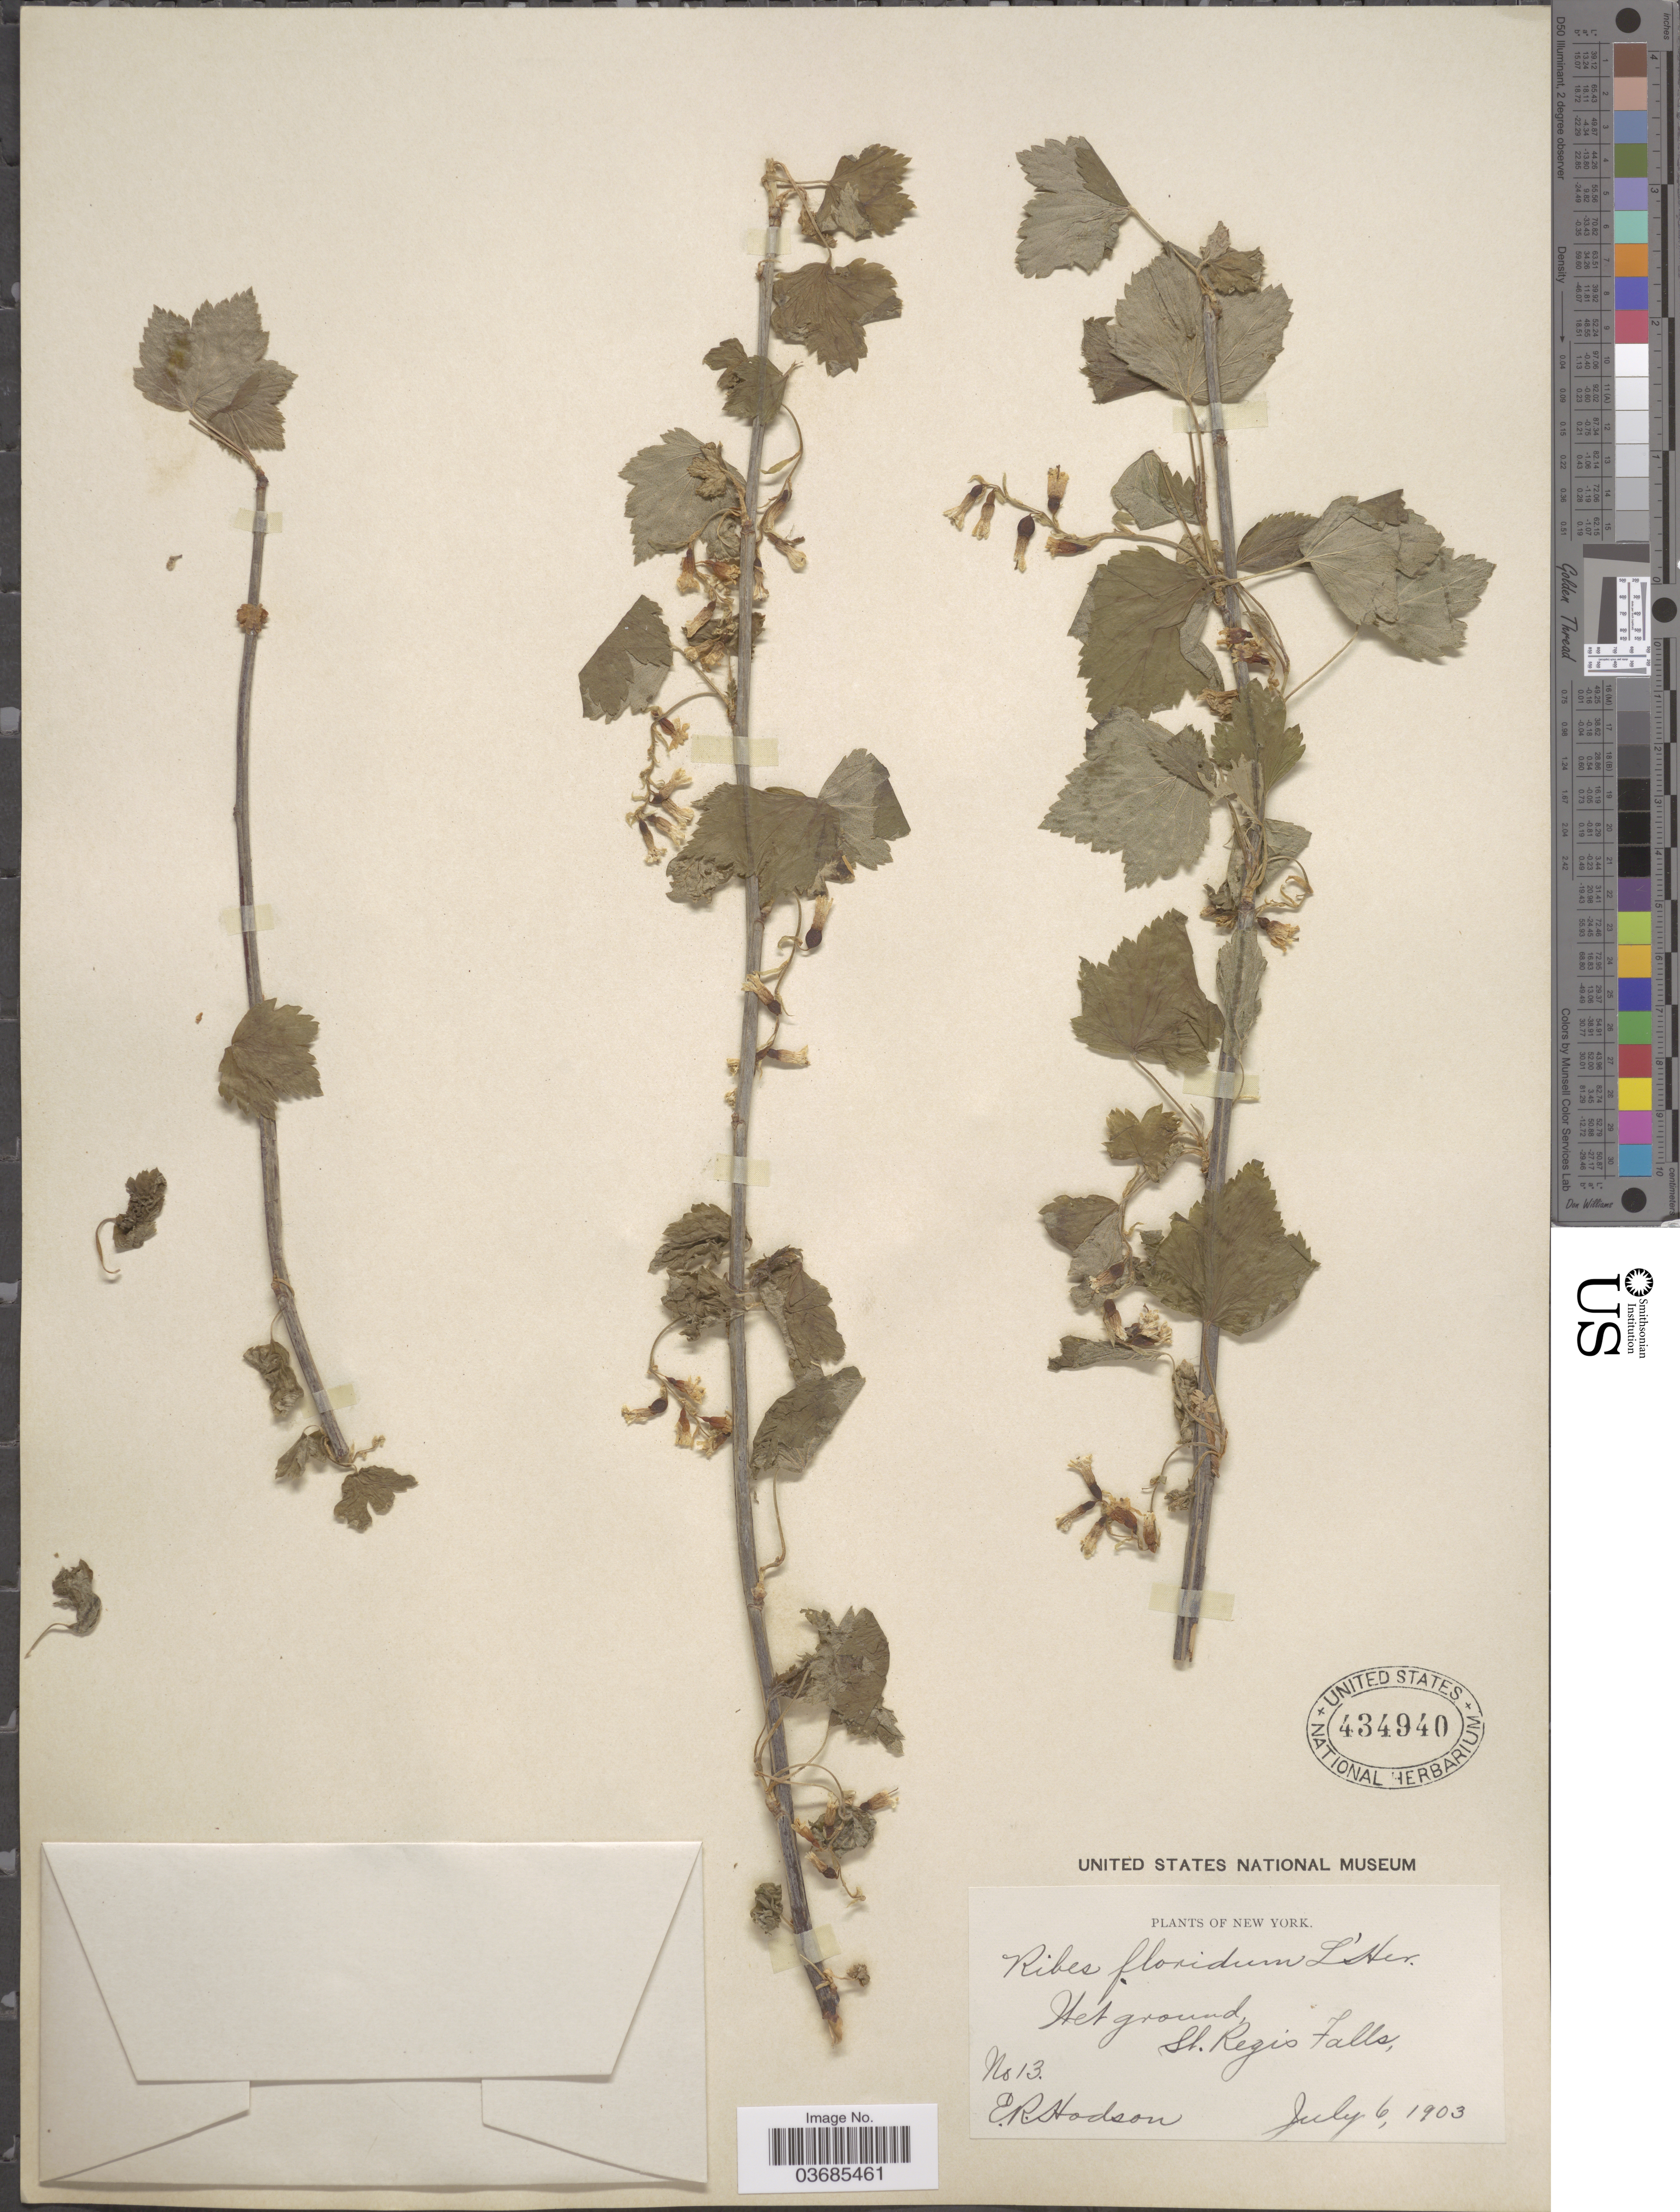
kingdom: Plantae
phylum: Tracheophyta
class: Magnoliopsida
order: Saxifragales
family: Grossulariaceae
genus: Ribes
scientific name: Ribes americanum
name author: Mill.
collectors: E. Hodson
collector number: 13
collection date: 1903-07-06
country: United States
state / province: New York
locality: Wet ground, St. Regis Falls.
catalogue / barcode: US 434940